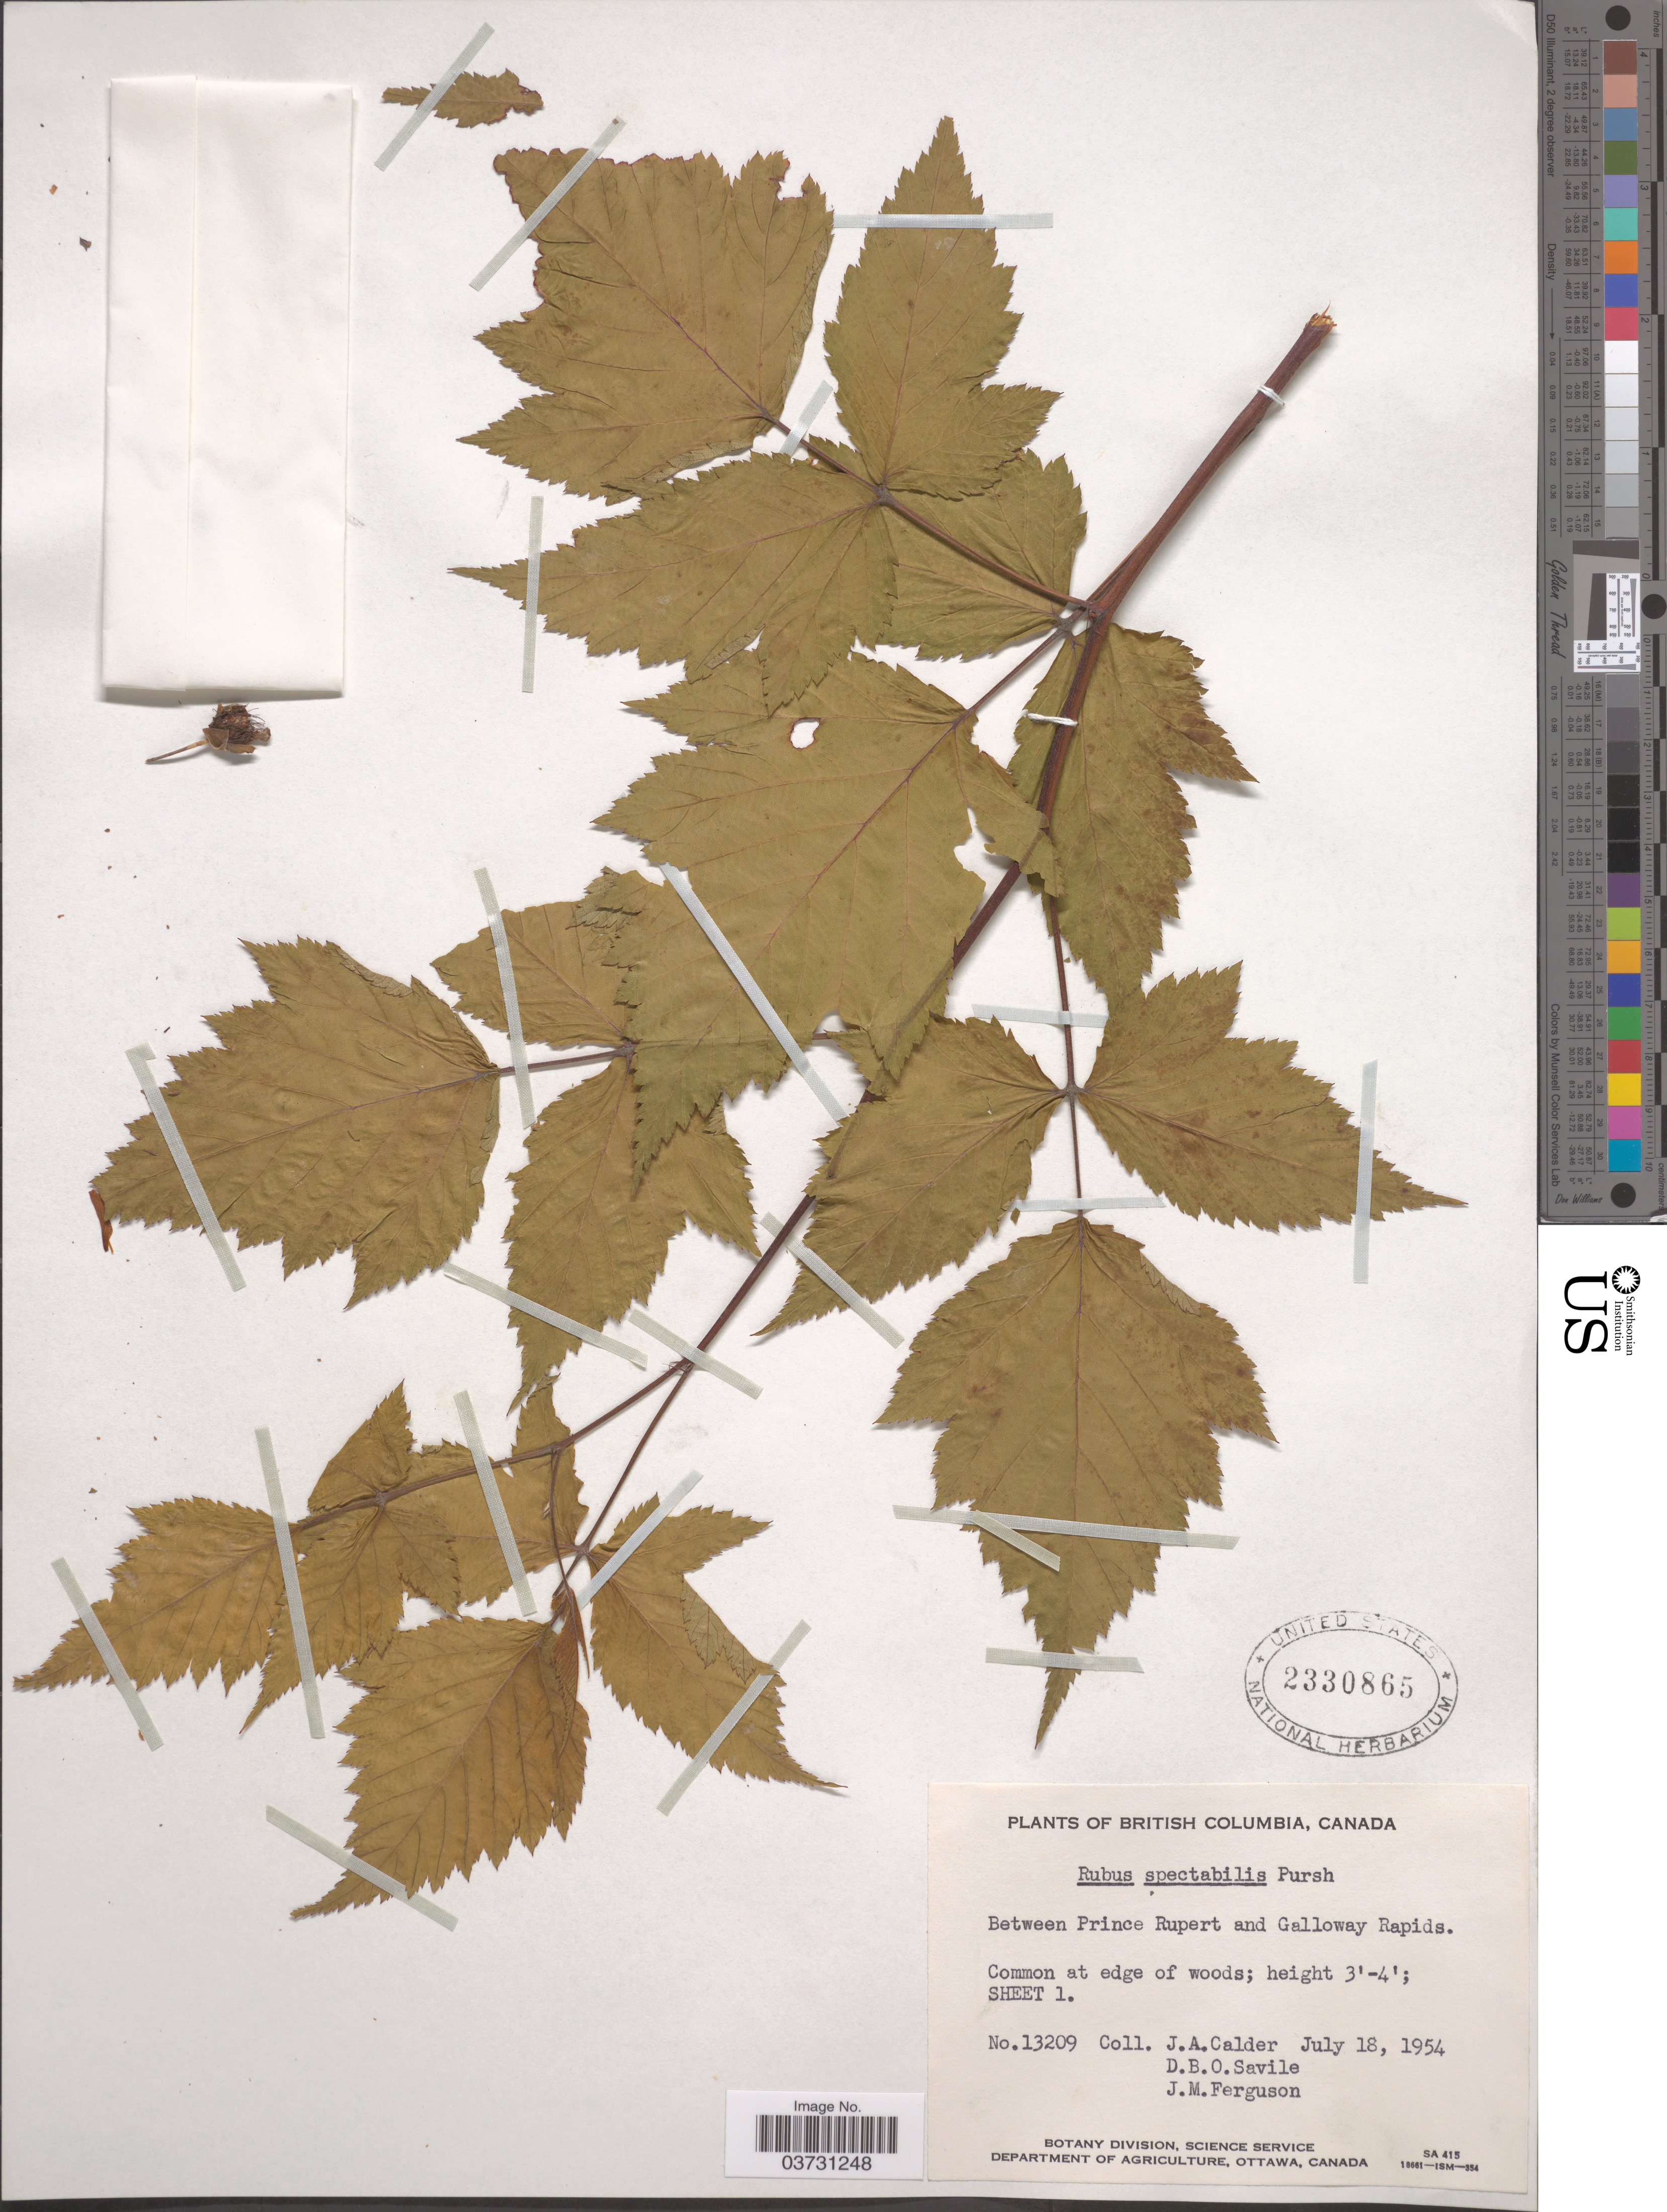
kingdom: Plantae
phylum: Tracheophyta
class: Magnoliopsida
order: Rosales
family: Rosaceae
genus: Rubus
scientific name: Rubus spectabilis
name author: Pursh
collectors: J. A. Calder, D. Savile & J. M. Ferguson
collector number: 13209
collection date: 1954-07-18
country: Canada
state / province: British Columbia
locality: Between Prince Rupert and Galloway Rapids.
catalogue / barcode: US 2330865